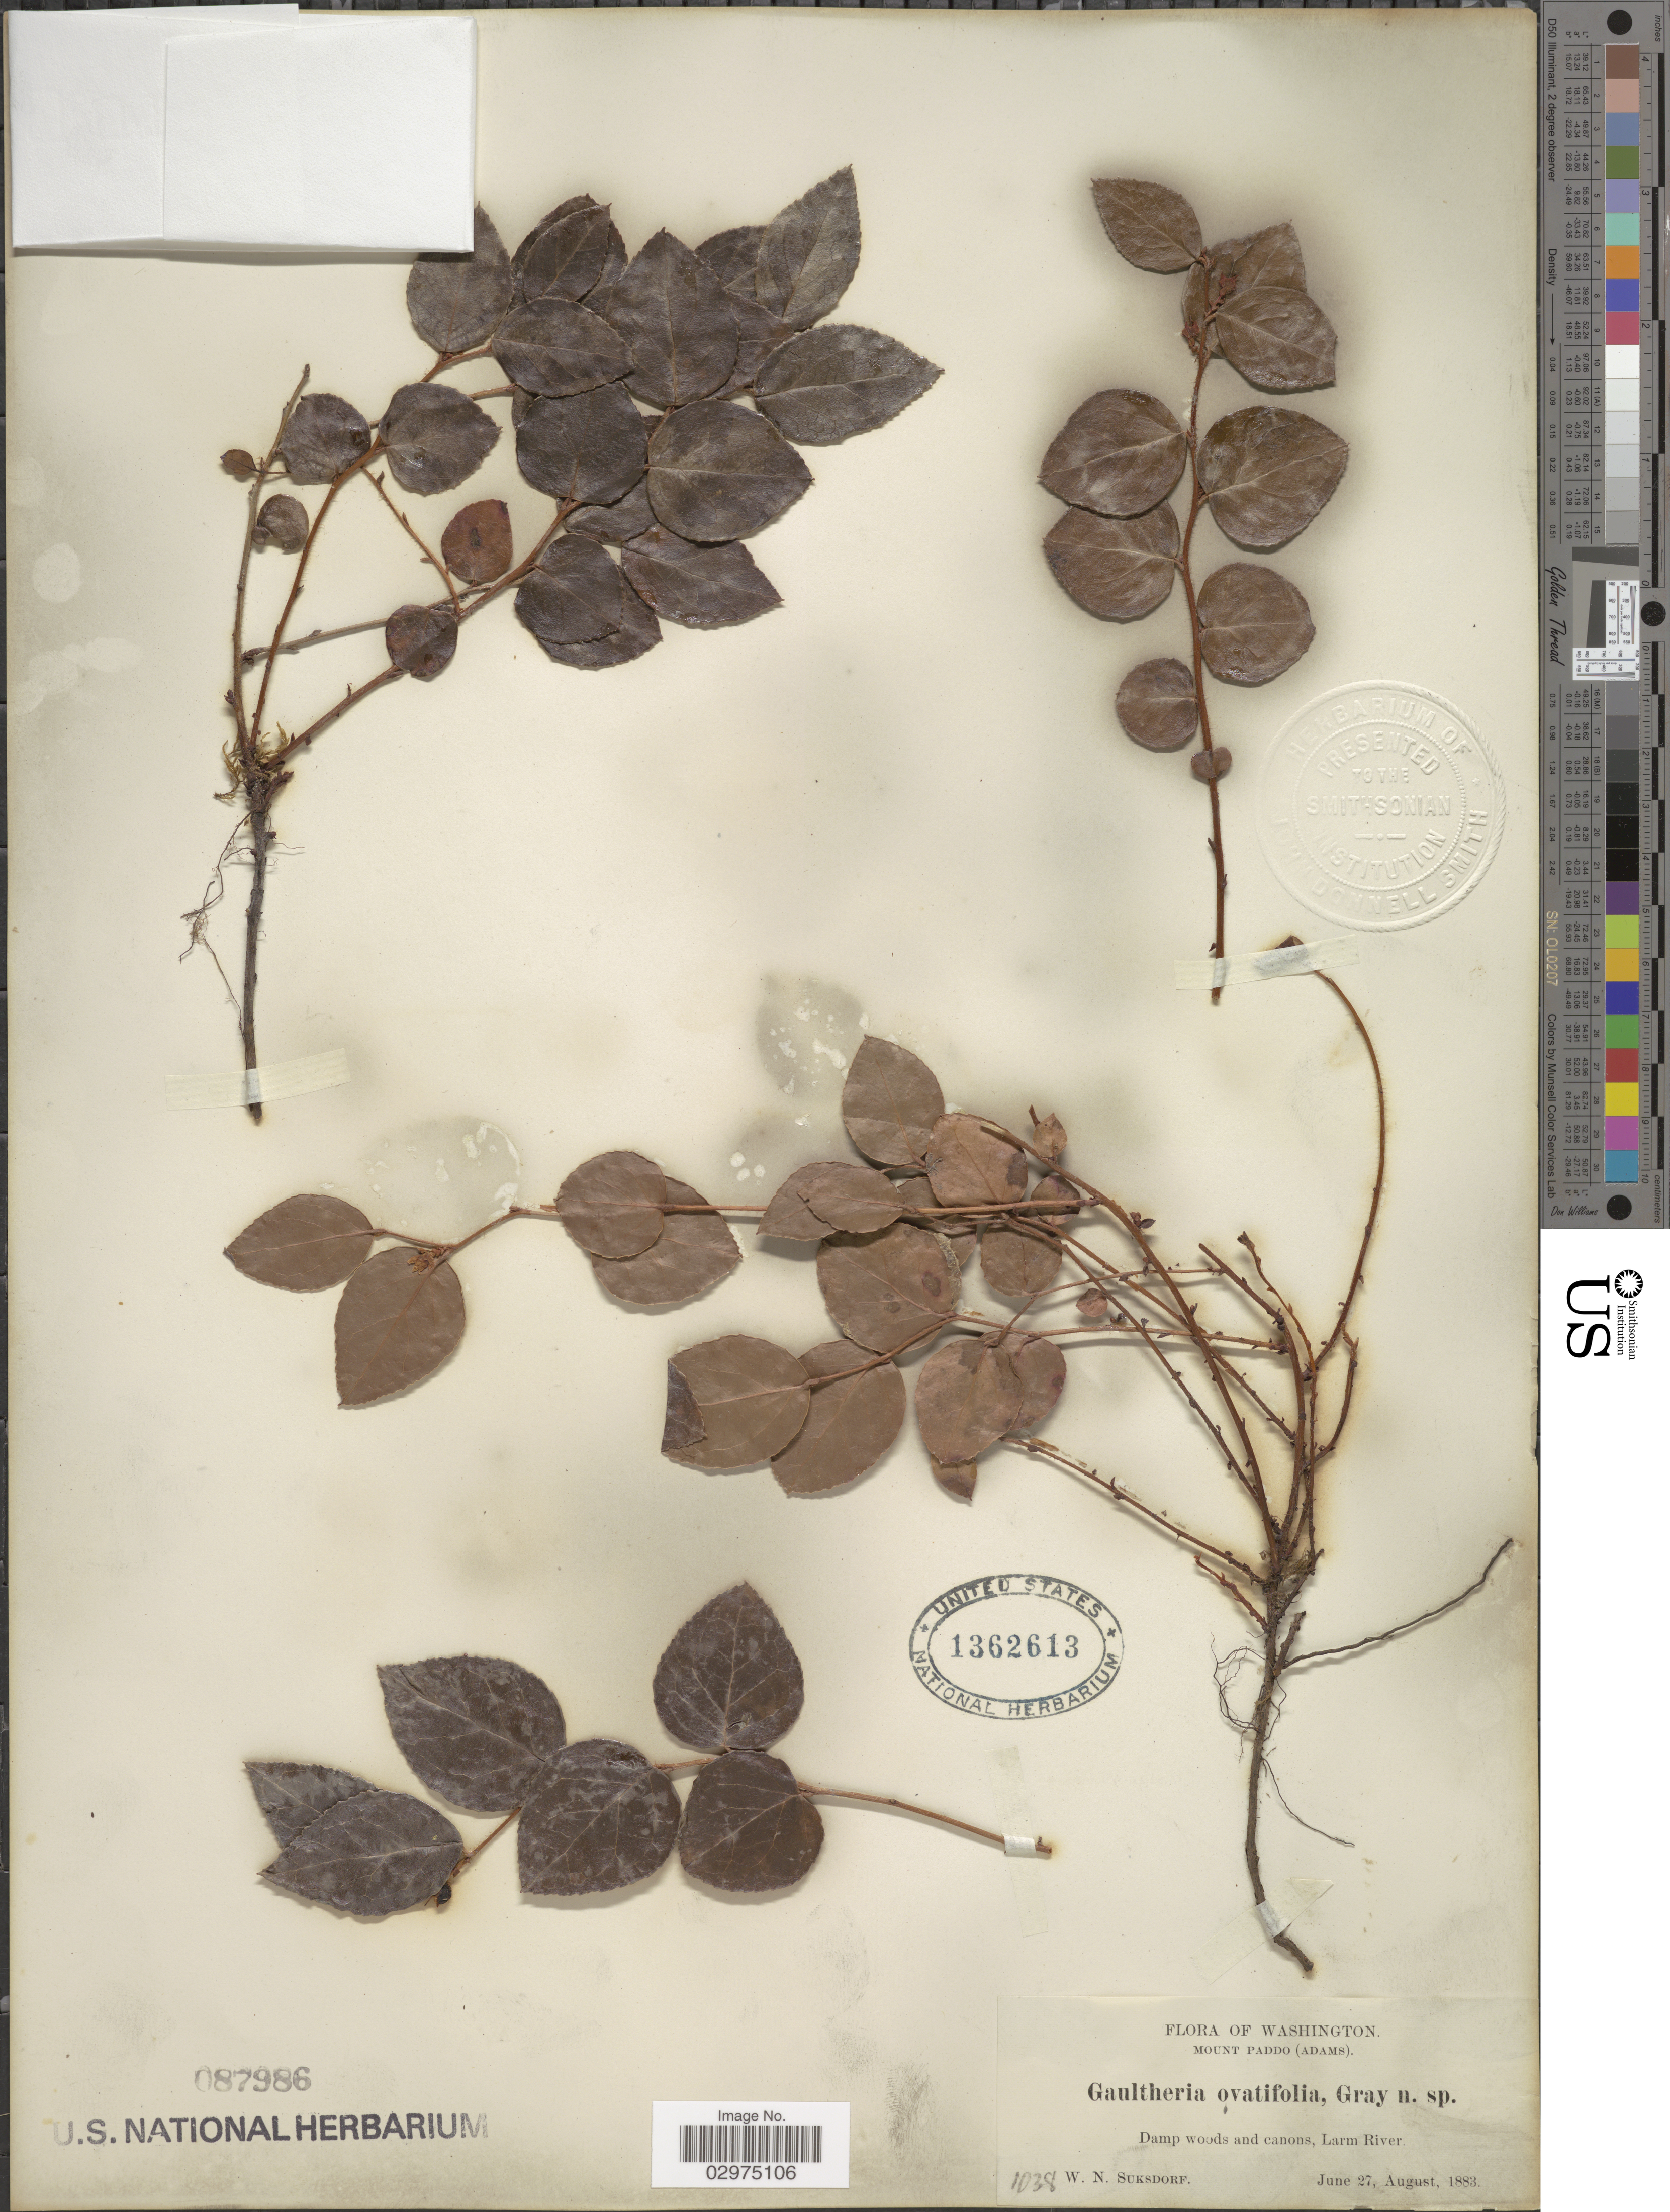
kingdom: Plantae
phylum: Tracheophyta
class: Magnoliopsida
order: Ericales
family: Ericaceae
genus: Gaultheria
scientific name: Gaultheria ovatifolia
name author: A. Gray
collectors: W. N. Suksdorf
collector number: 1038?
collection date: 1883-06-27/1883-08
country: United States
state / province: Washington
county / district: Skamania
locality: Mount Paddo (Adams.) Damp woods and canons, Larm River.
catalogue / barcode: US 1362613